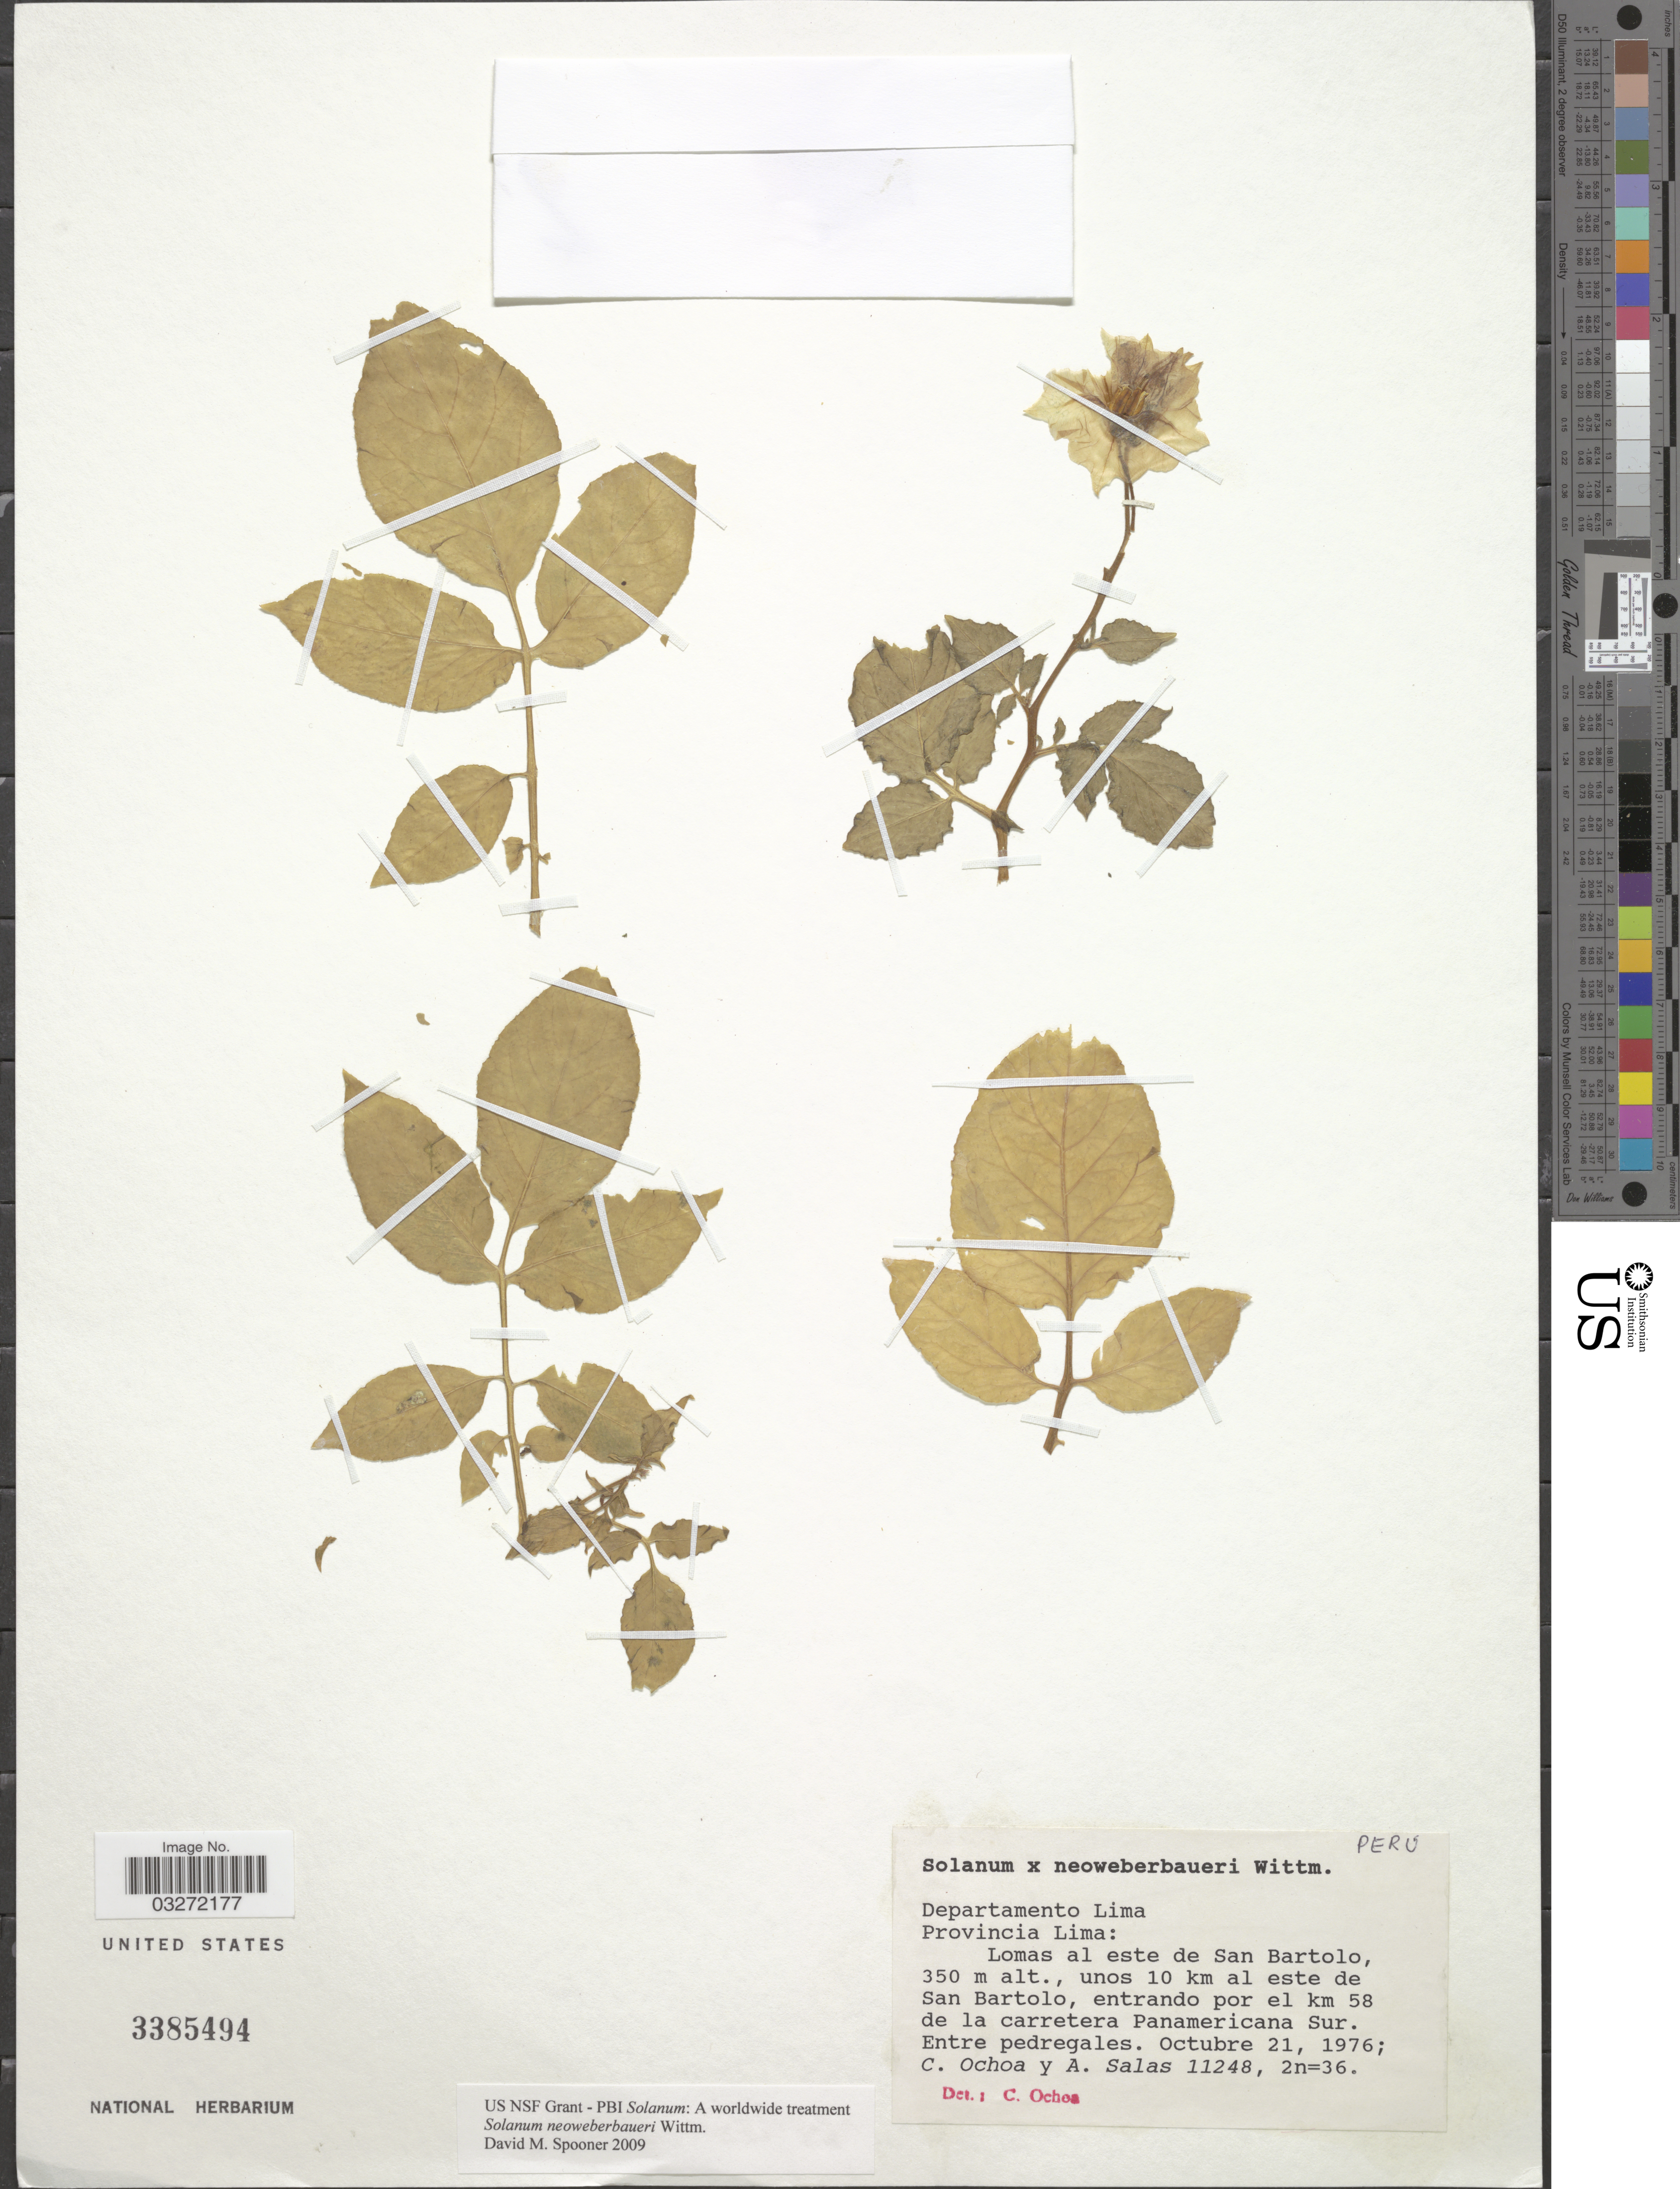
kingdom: Plantae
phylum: Tracheophyta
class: Magnoliopsida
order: Solanales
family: Solanaceae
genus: Solanum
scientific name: Solanum neoweberbaueri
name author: Wittmack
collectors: C. Ochoa & A. Salas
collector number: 11248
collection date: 1976-10-21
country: Peru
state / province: Lima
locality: Departamento Lima. Provincia Lima: Lomas al este de San Bartolo, unos 10 km al este de San Bartolo, entrando por el km 58 de la carretera Panamericana Sur.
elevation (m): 350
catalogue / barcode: US 3385494